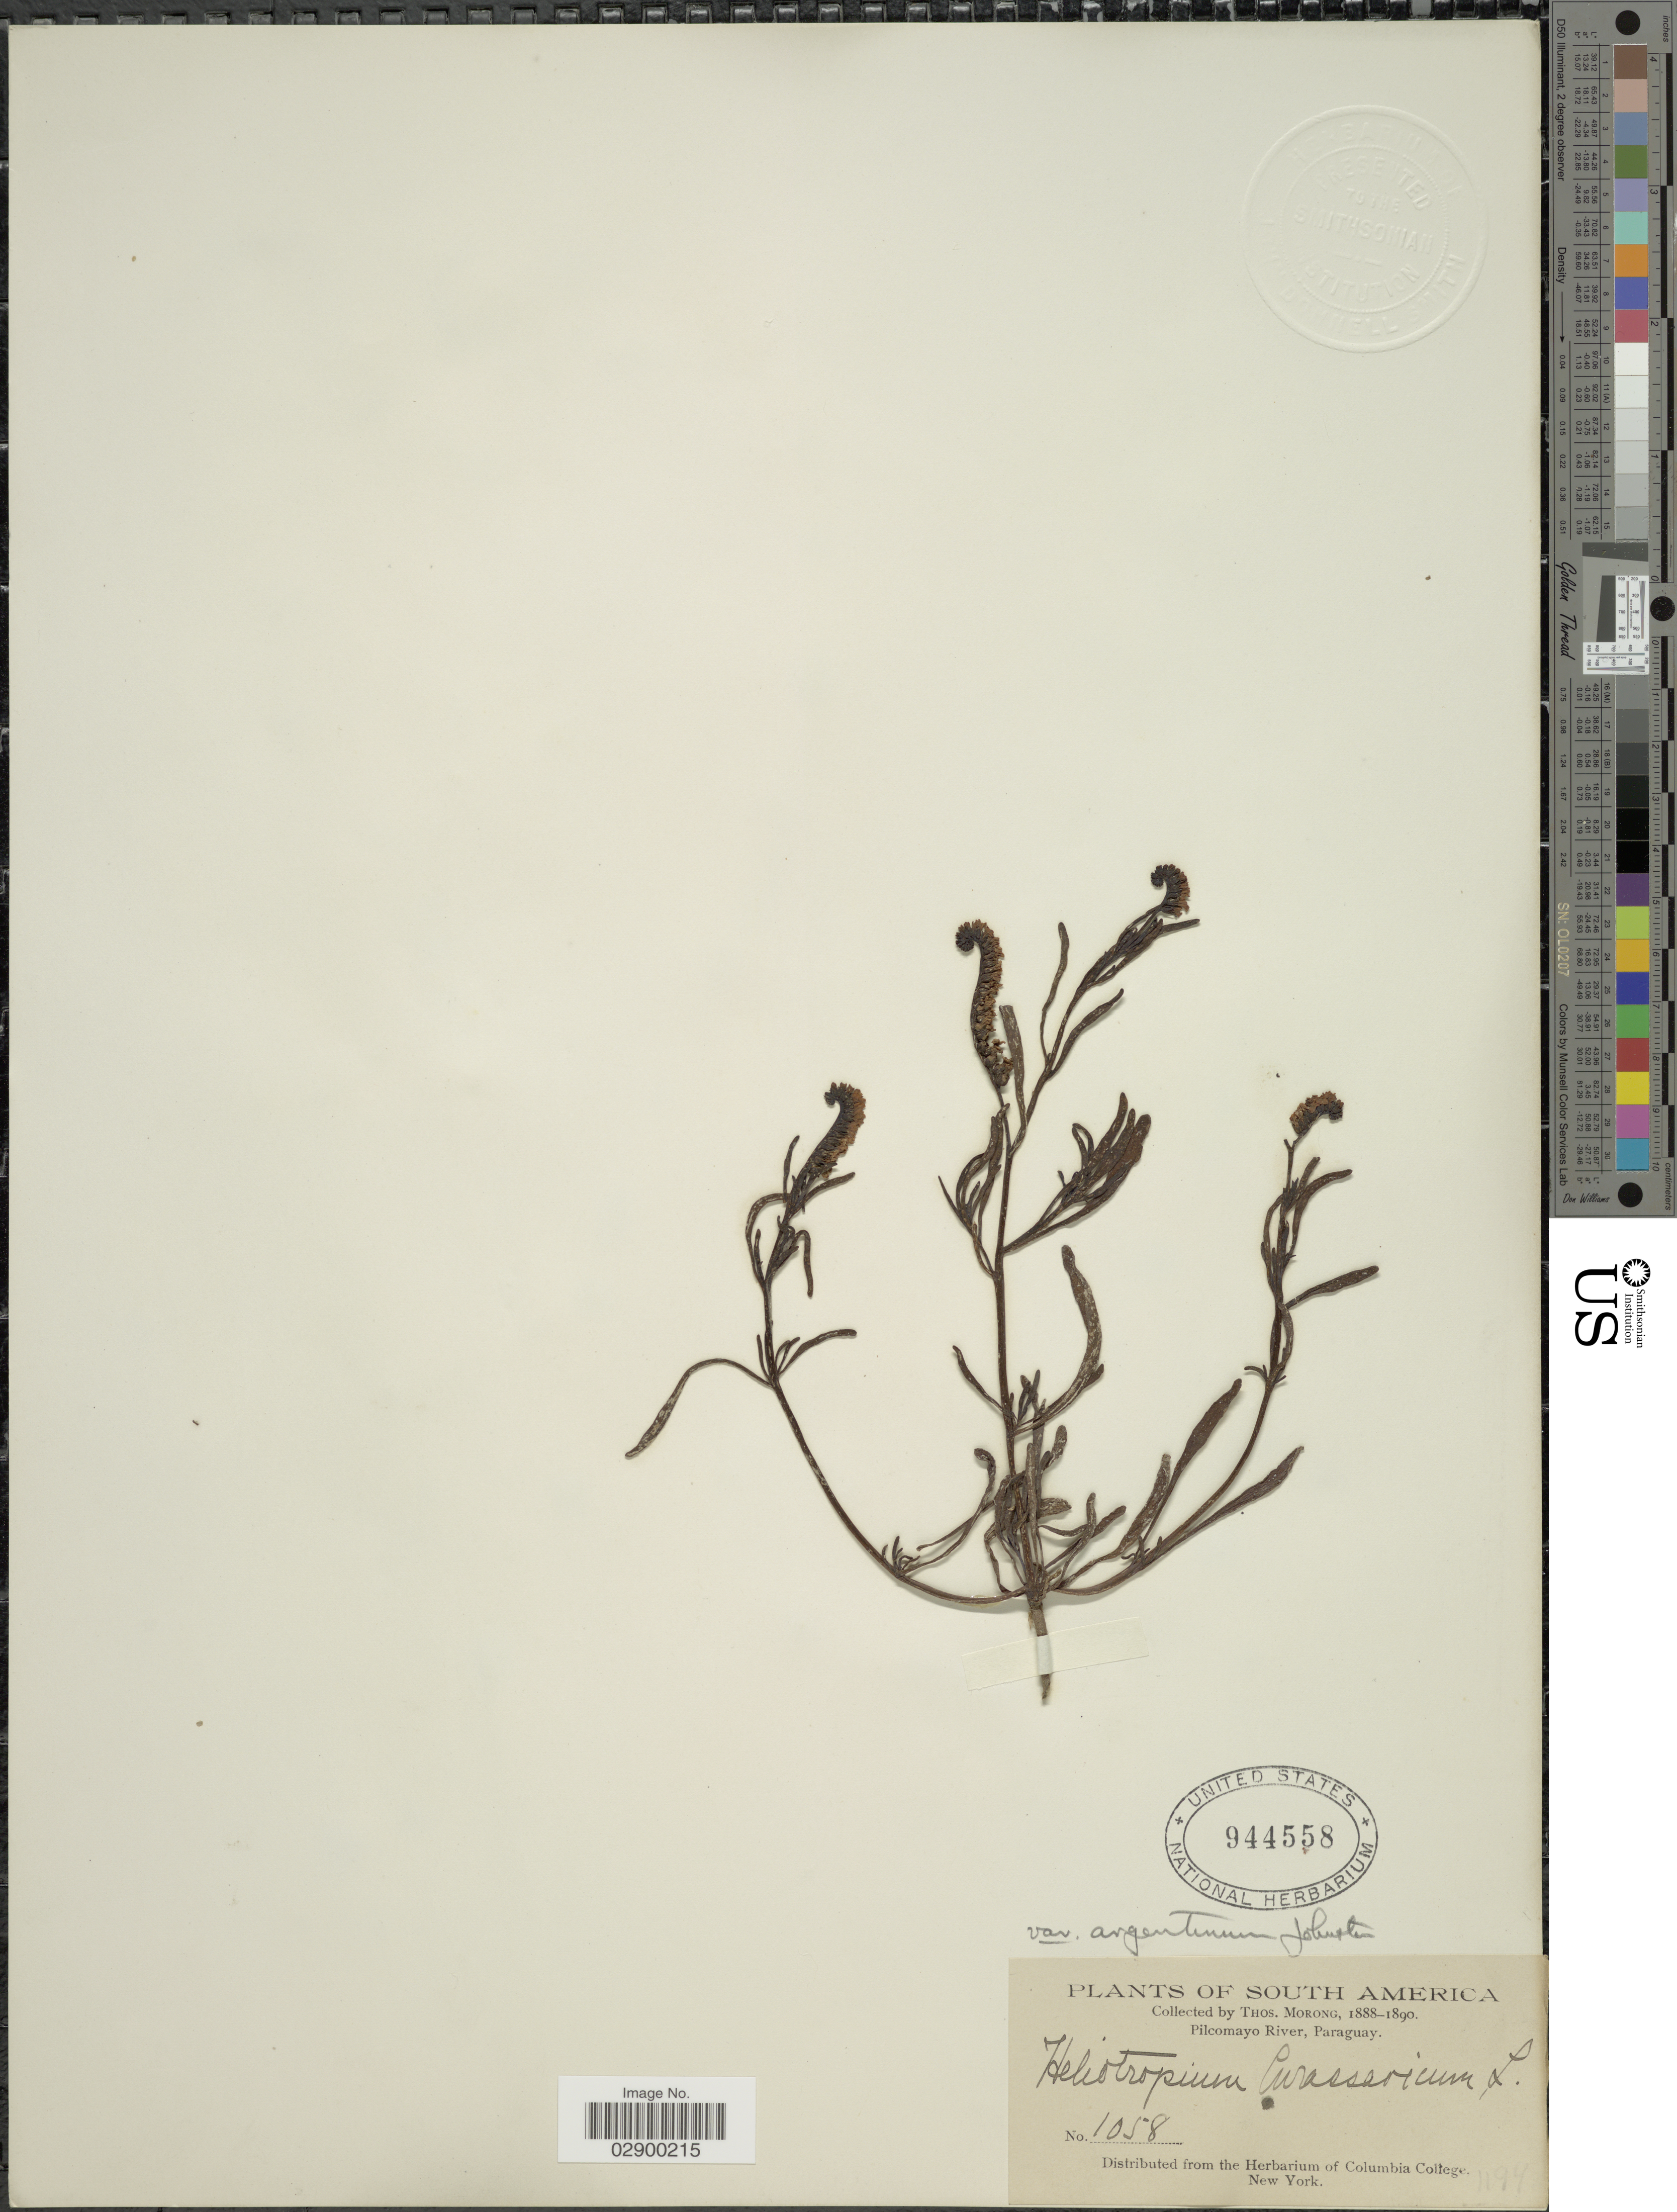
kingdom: Plantae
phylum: Tracheophyta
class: Magnoliopsida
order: Boraginales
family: Heliotropiaceae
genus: Heliotropium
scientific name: Heliotropium curassavicum var. argentinum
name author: I.M. Johnst.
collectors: ex herb. T. Morong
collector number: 1058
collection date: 1888/1890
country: Paraguay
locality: Pilcomayo River, Paraguay.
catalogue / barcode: US 944558